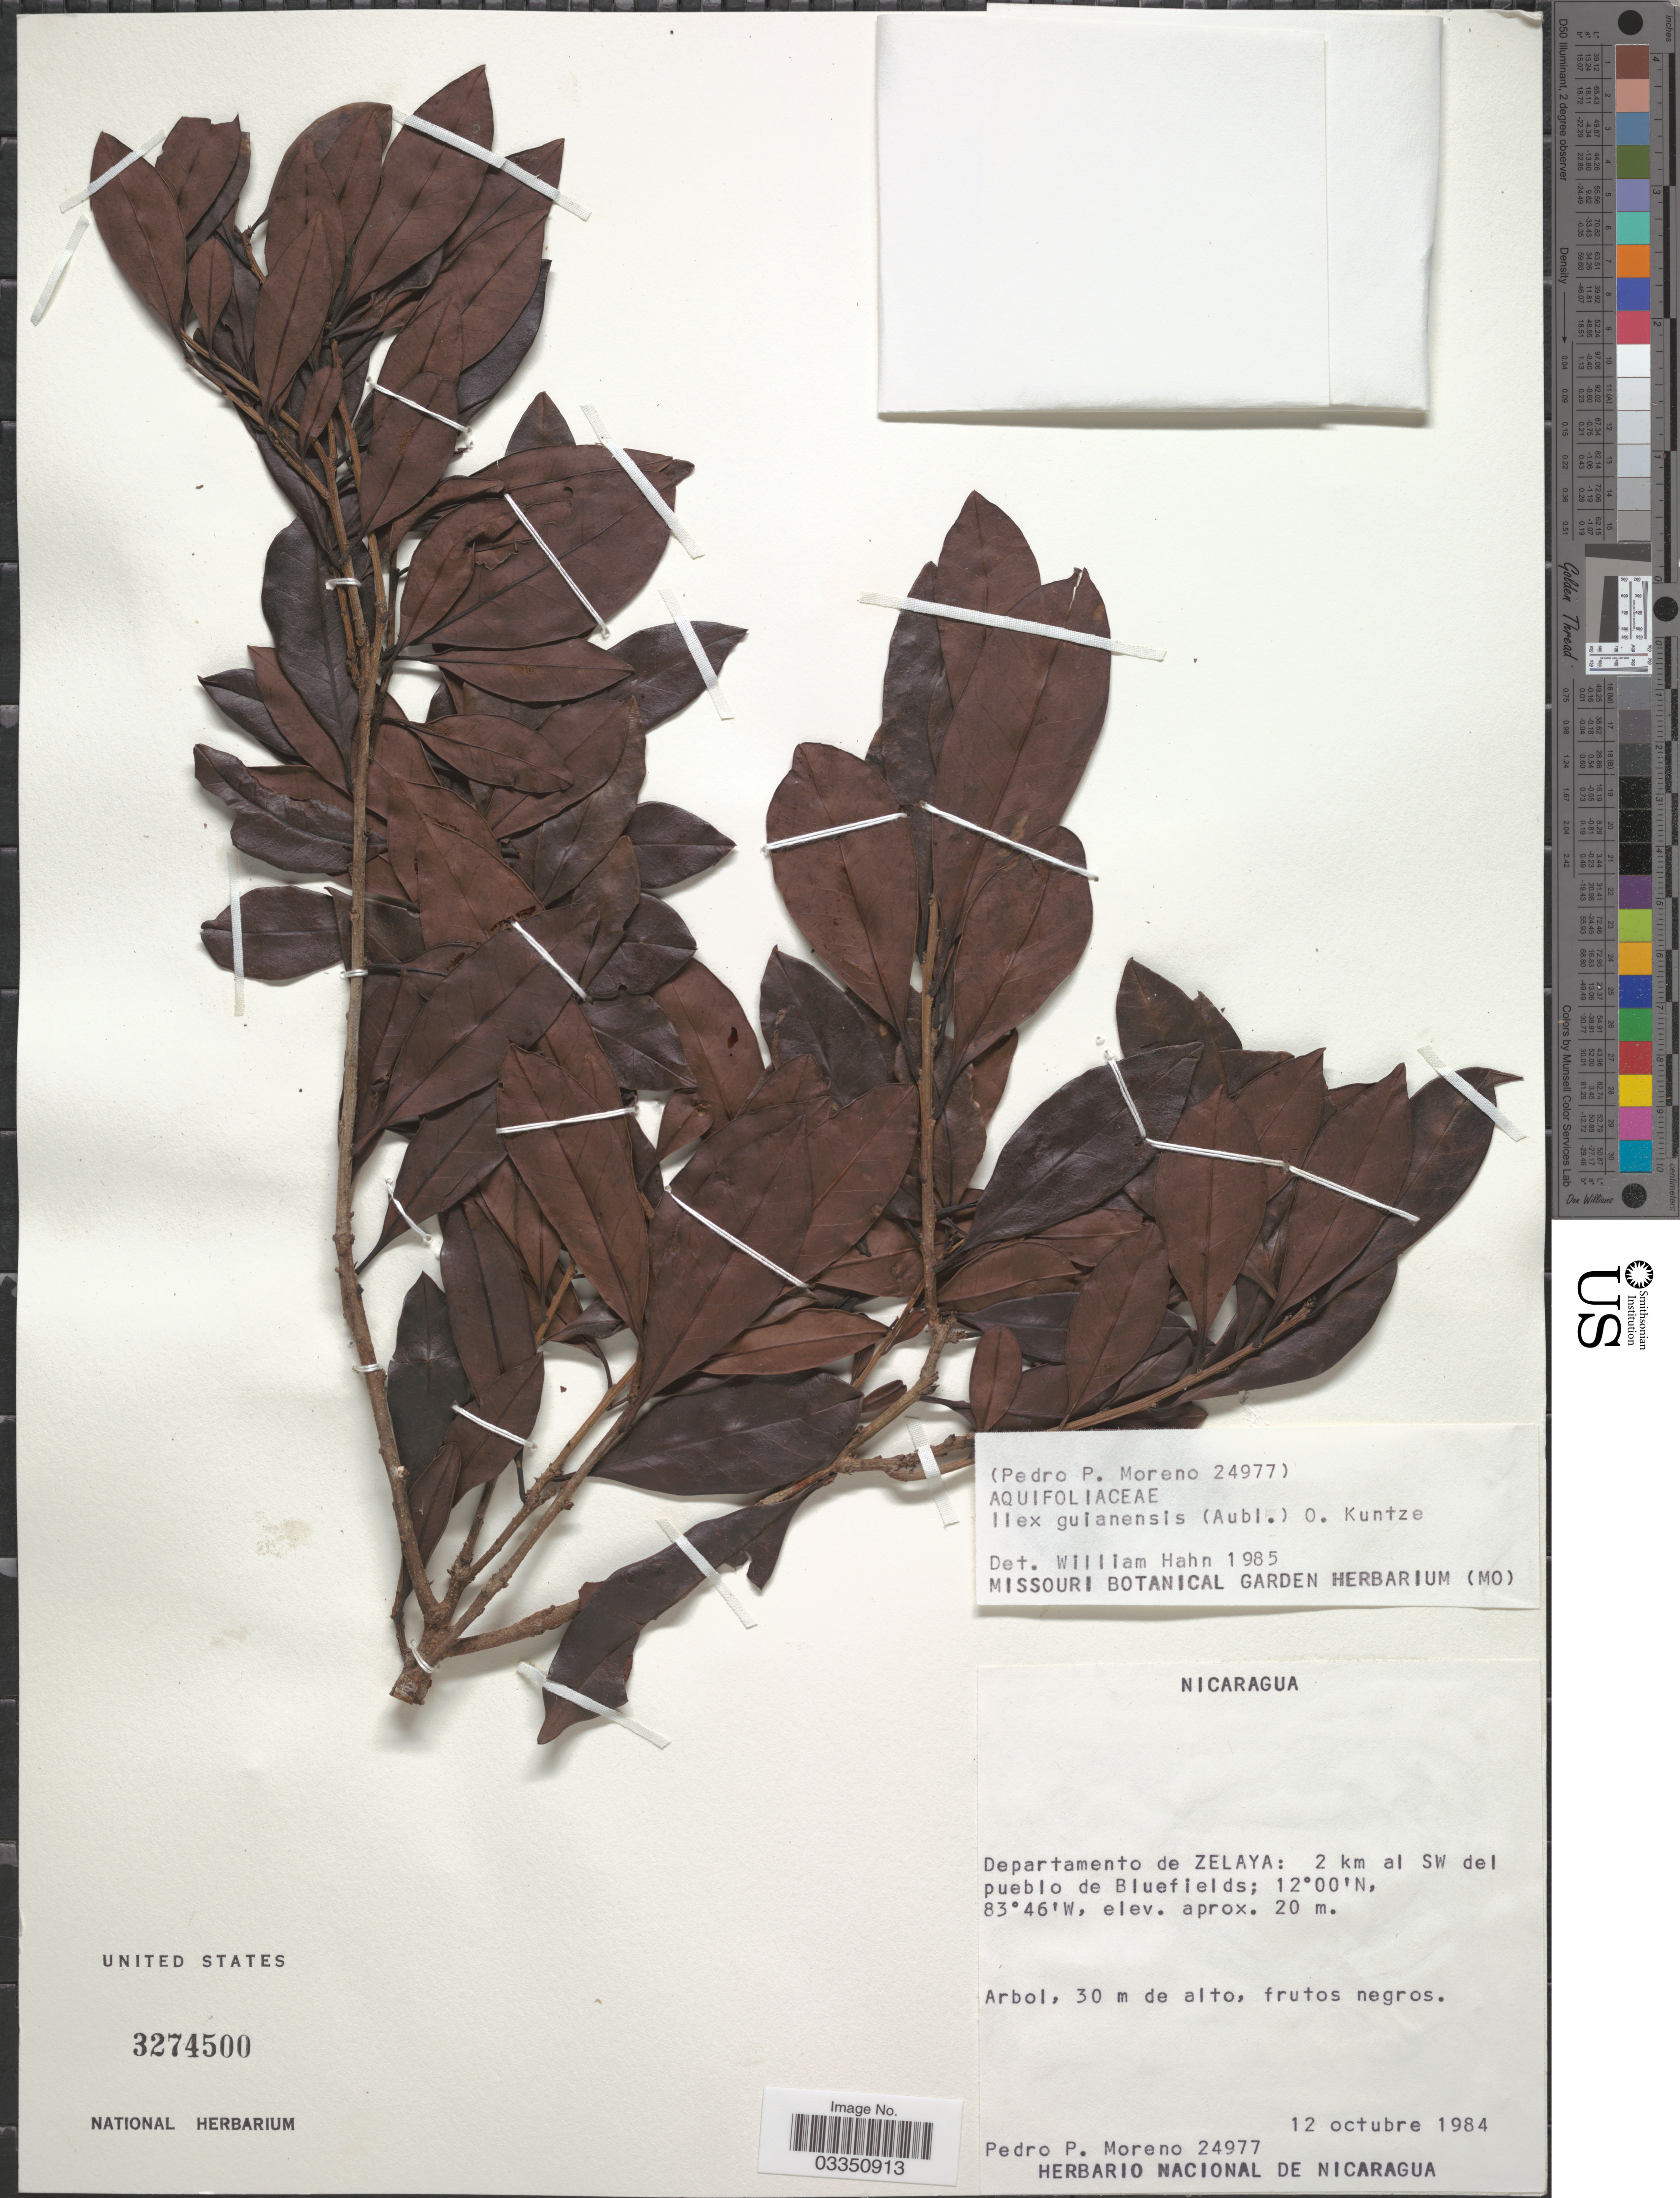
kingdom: Plantae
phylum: Tracheophyta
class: Magnoliopsida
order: Aquifoliales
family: Aquifoliaceae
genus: Ilex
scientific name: Ilex guianensis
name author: (Aubl.) Kuntze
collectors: P. Moreno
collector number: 24977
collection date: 1984-10-12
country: Nicaragua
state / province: Atlántico Sur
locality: Departamento de Zelaya: 2 km al SW del pueblo de Bluefields.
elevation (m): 20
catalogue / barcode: US 3274500